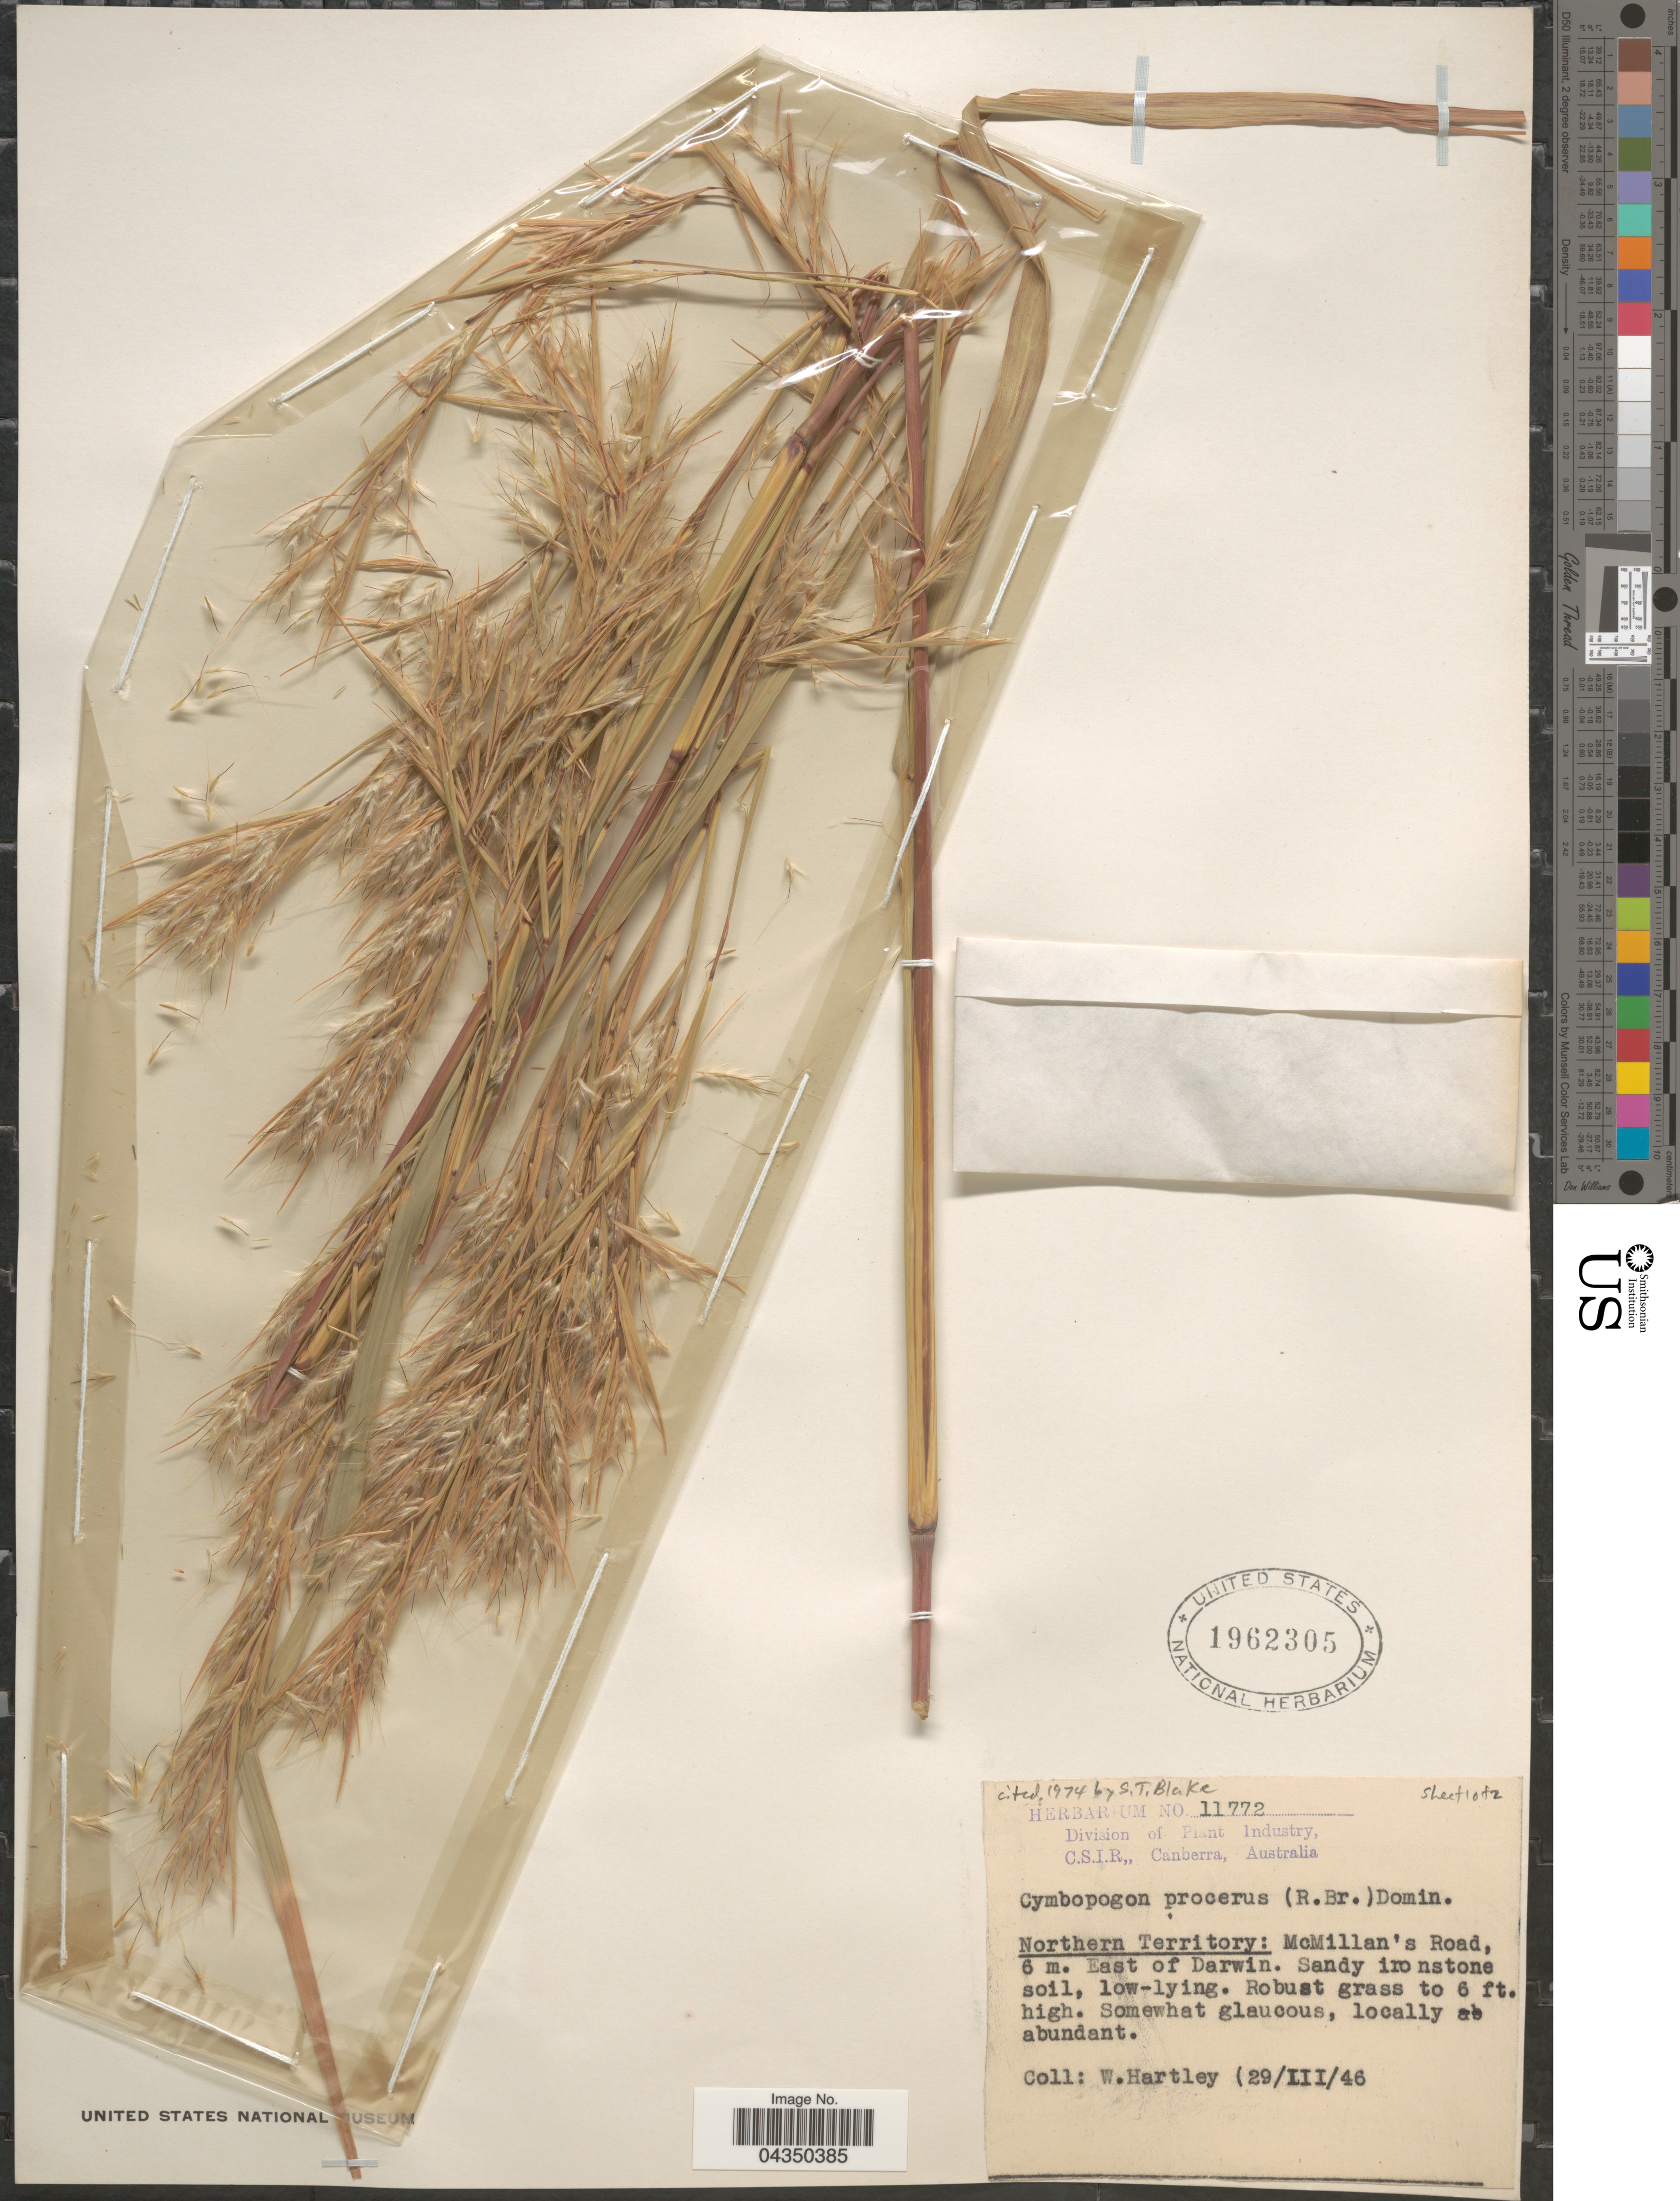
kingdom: Plantae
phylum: Tracheophyta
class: Liliopsida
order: Poales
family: Poaceae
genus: Cymbopogon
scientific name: Cymbopogon procerus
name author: Domin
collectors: W. Hartley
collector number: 11772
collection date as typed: Transcribed d/m/y: 29/3/46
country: Australia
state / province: Northern Territory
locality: McMillan's Road, 6 m. East of Darwin.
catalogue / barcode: US 1962305